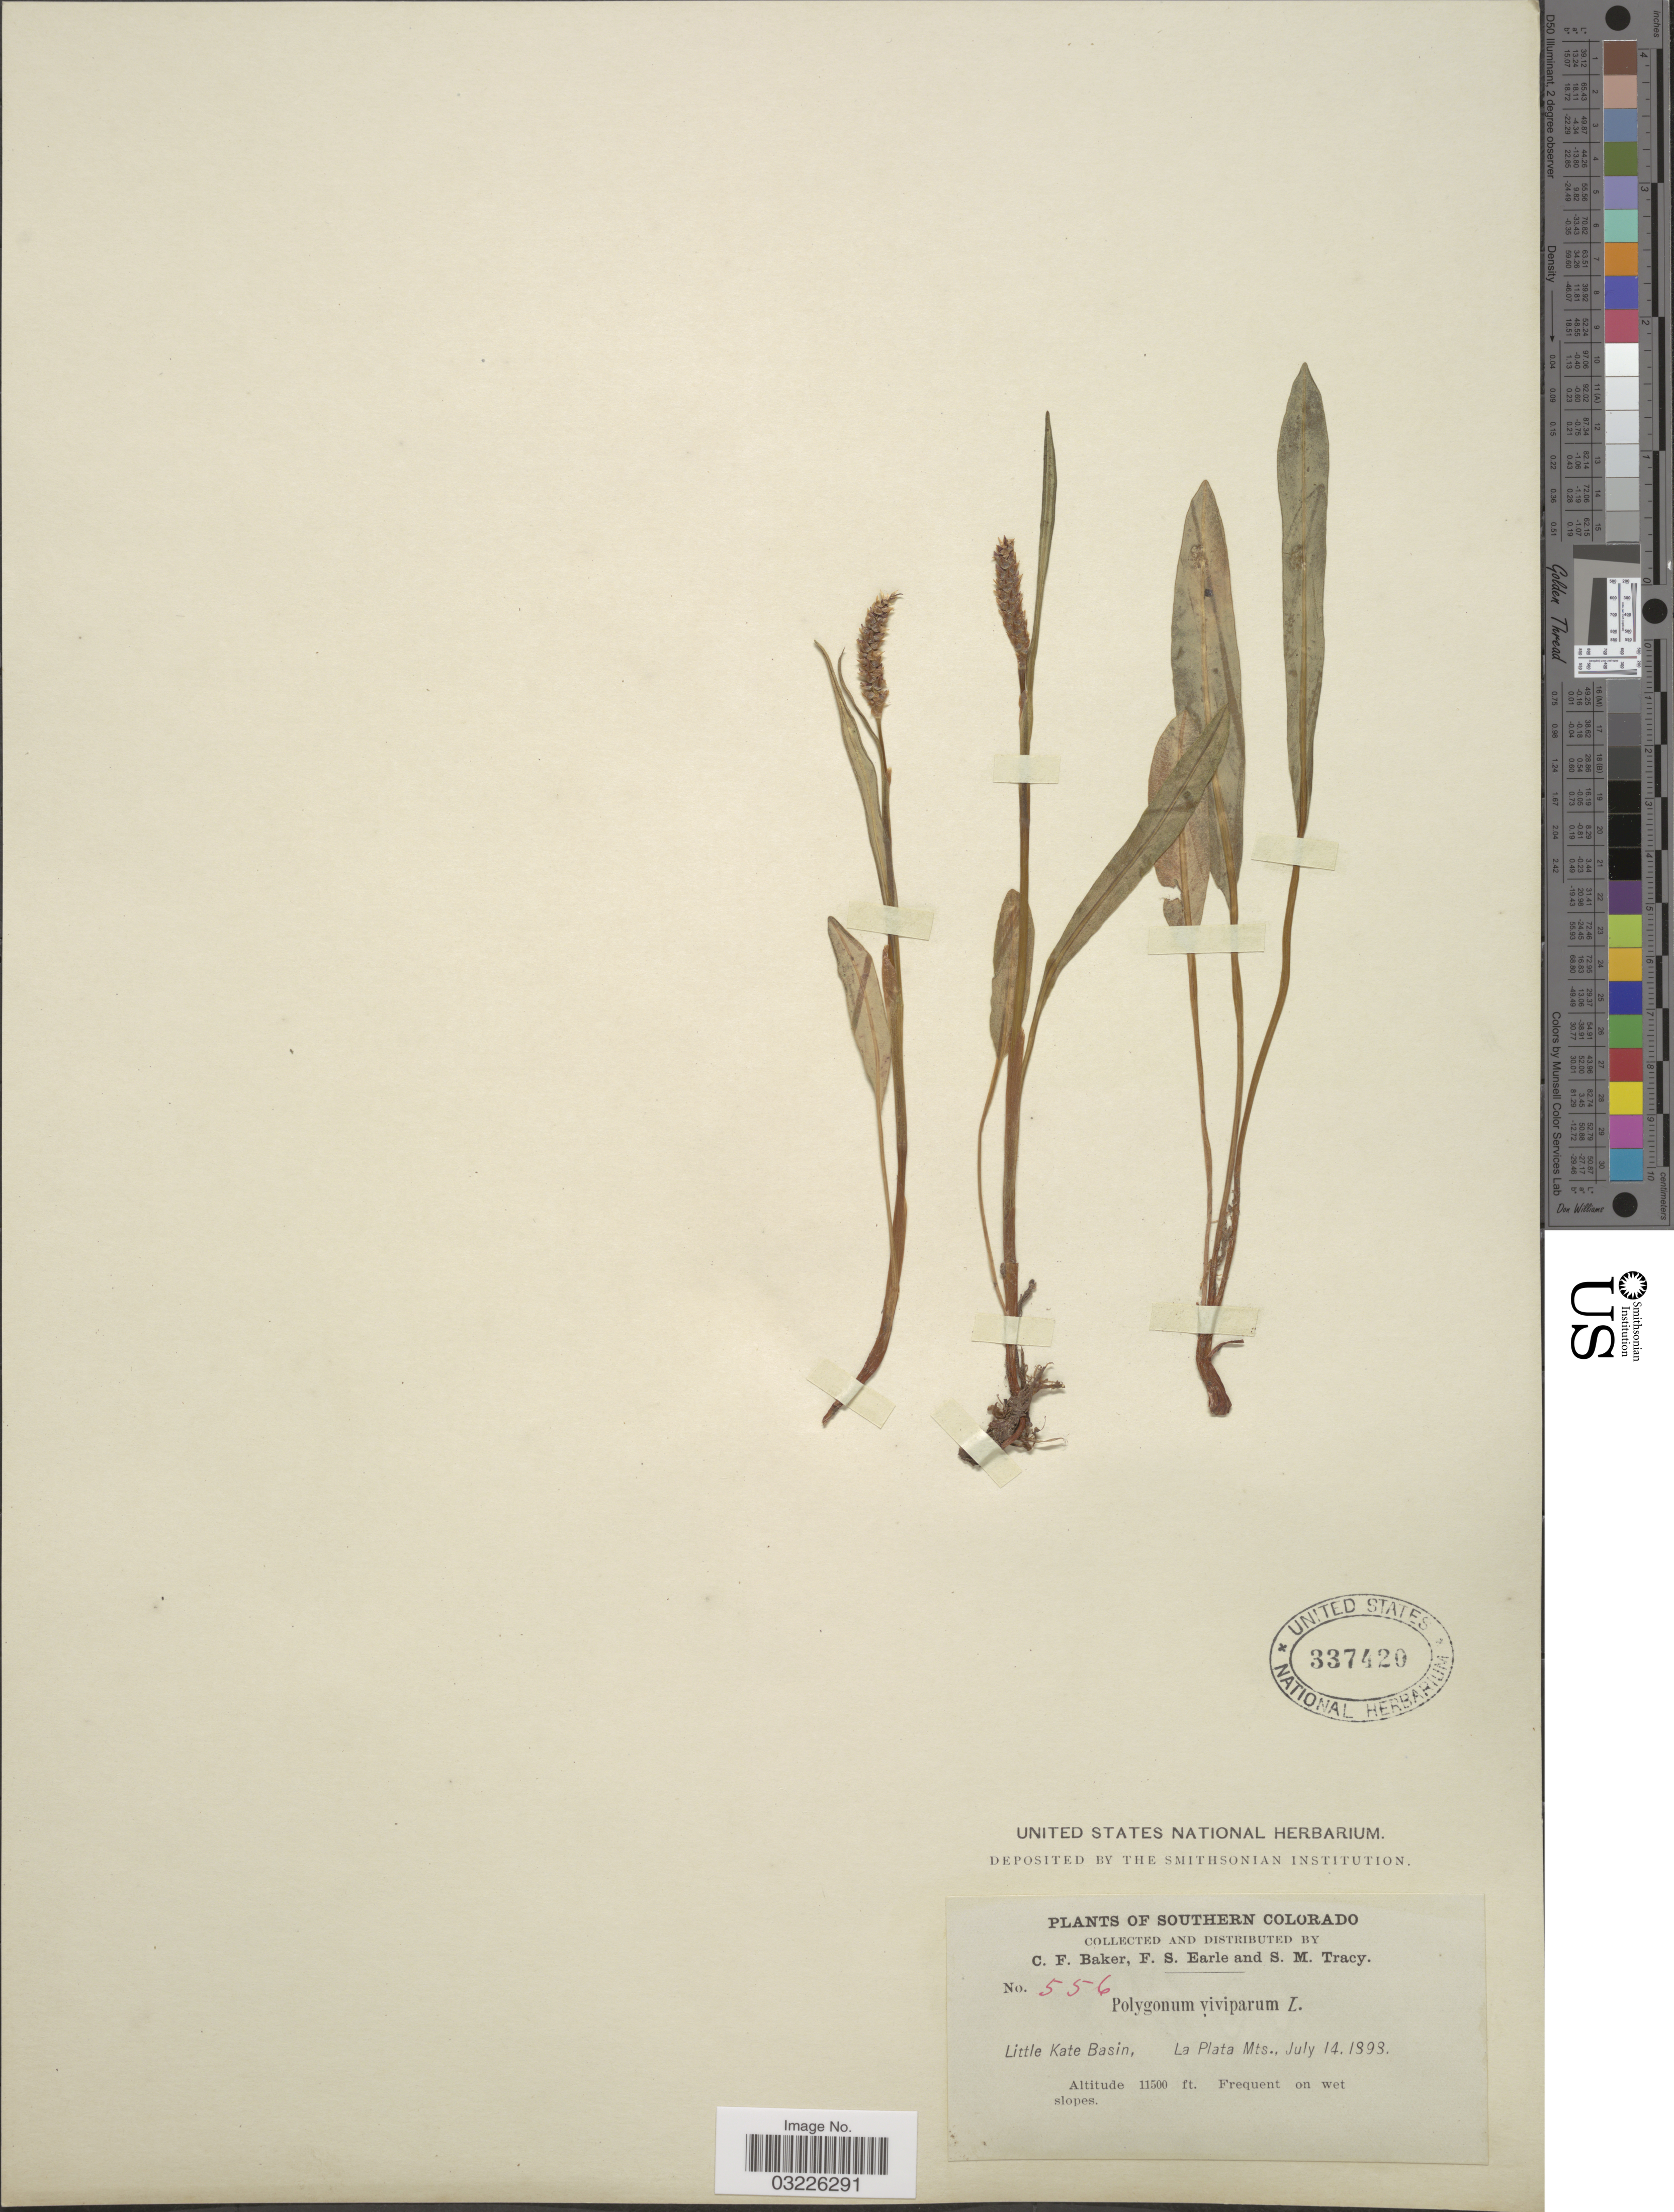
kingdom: Plantae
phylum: Tracheophyta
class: Magnoliopsida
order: Caryophyllales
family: Polygonaceae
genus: Bistorta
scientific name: Bistorta vivipara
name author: (L.) Delarbre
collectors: C. F. Baker, F. S. Earle & S. M. Tracy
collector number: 556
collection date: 1898-07-14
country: United States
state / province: Colorado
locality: Southern Colorado, Little Kate Basin, La Plata Mts.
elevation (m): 3505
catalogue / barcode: US 337420